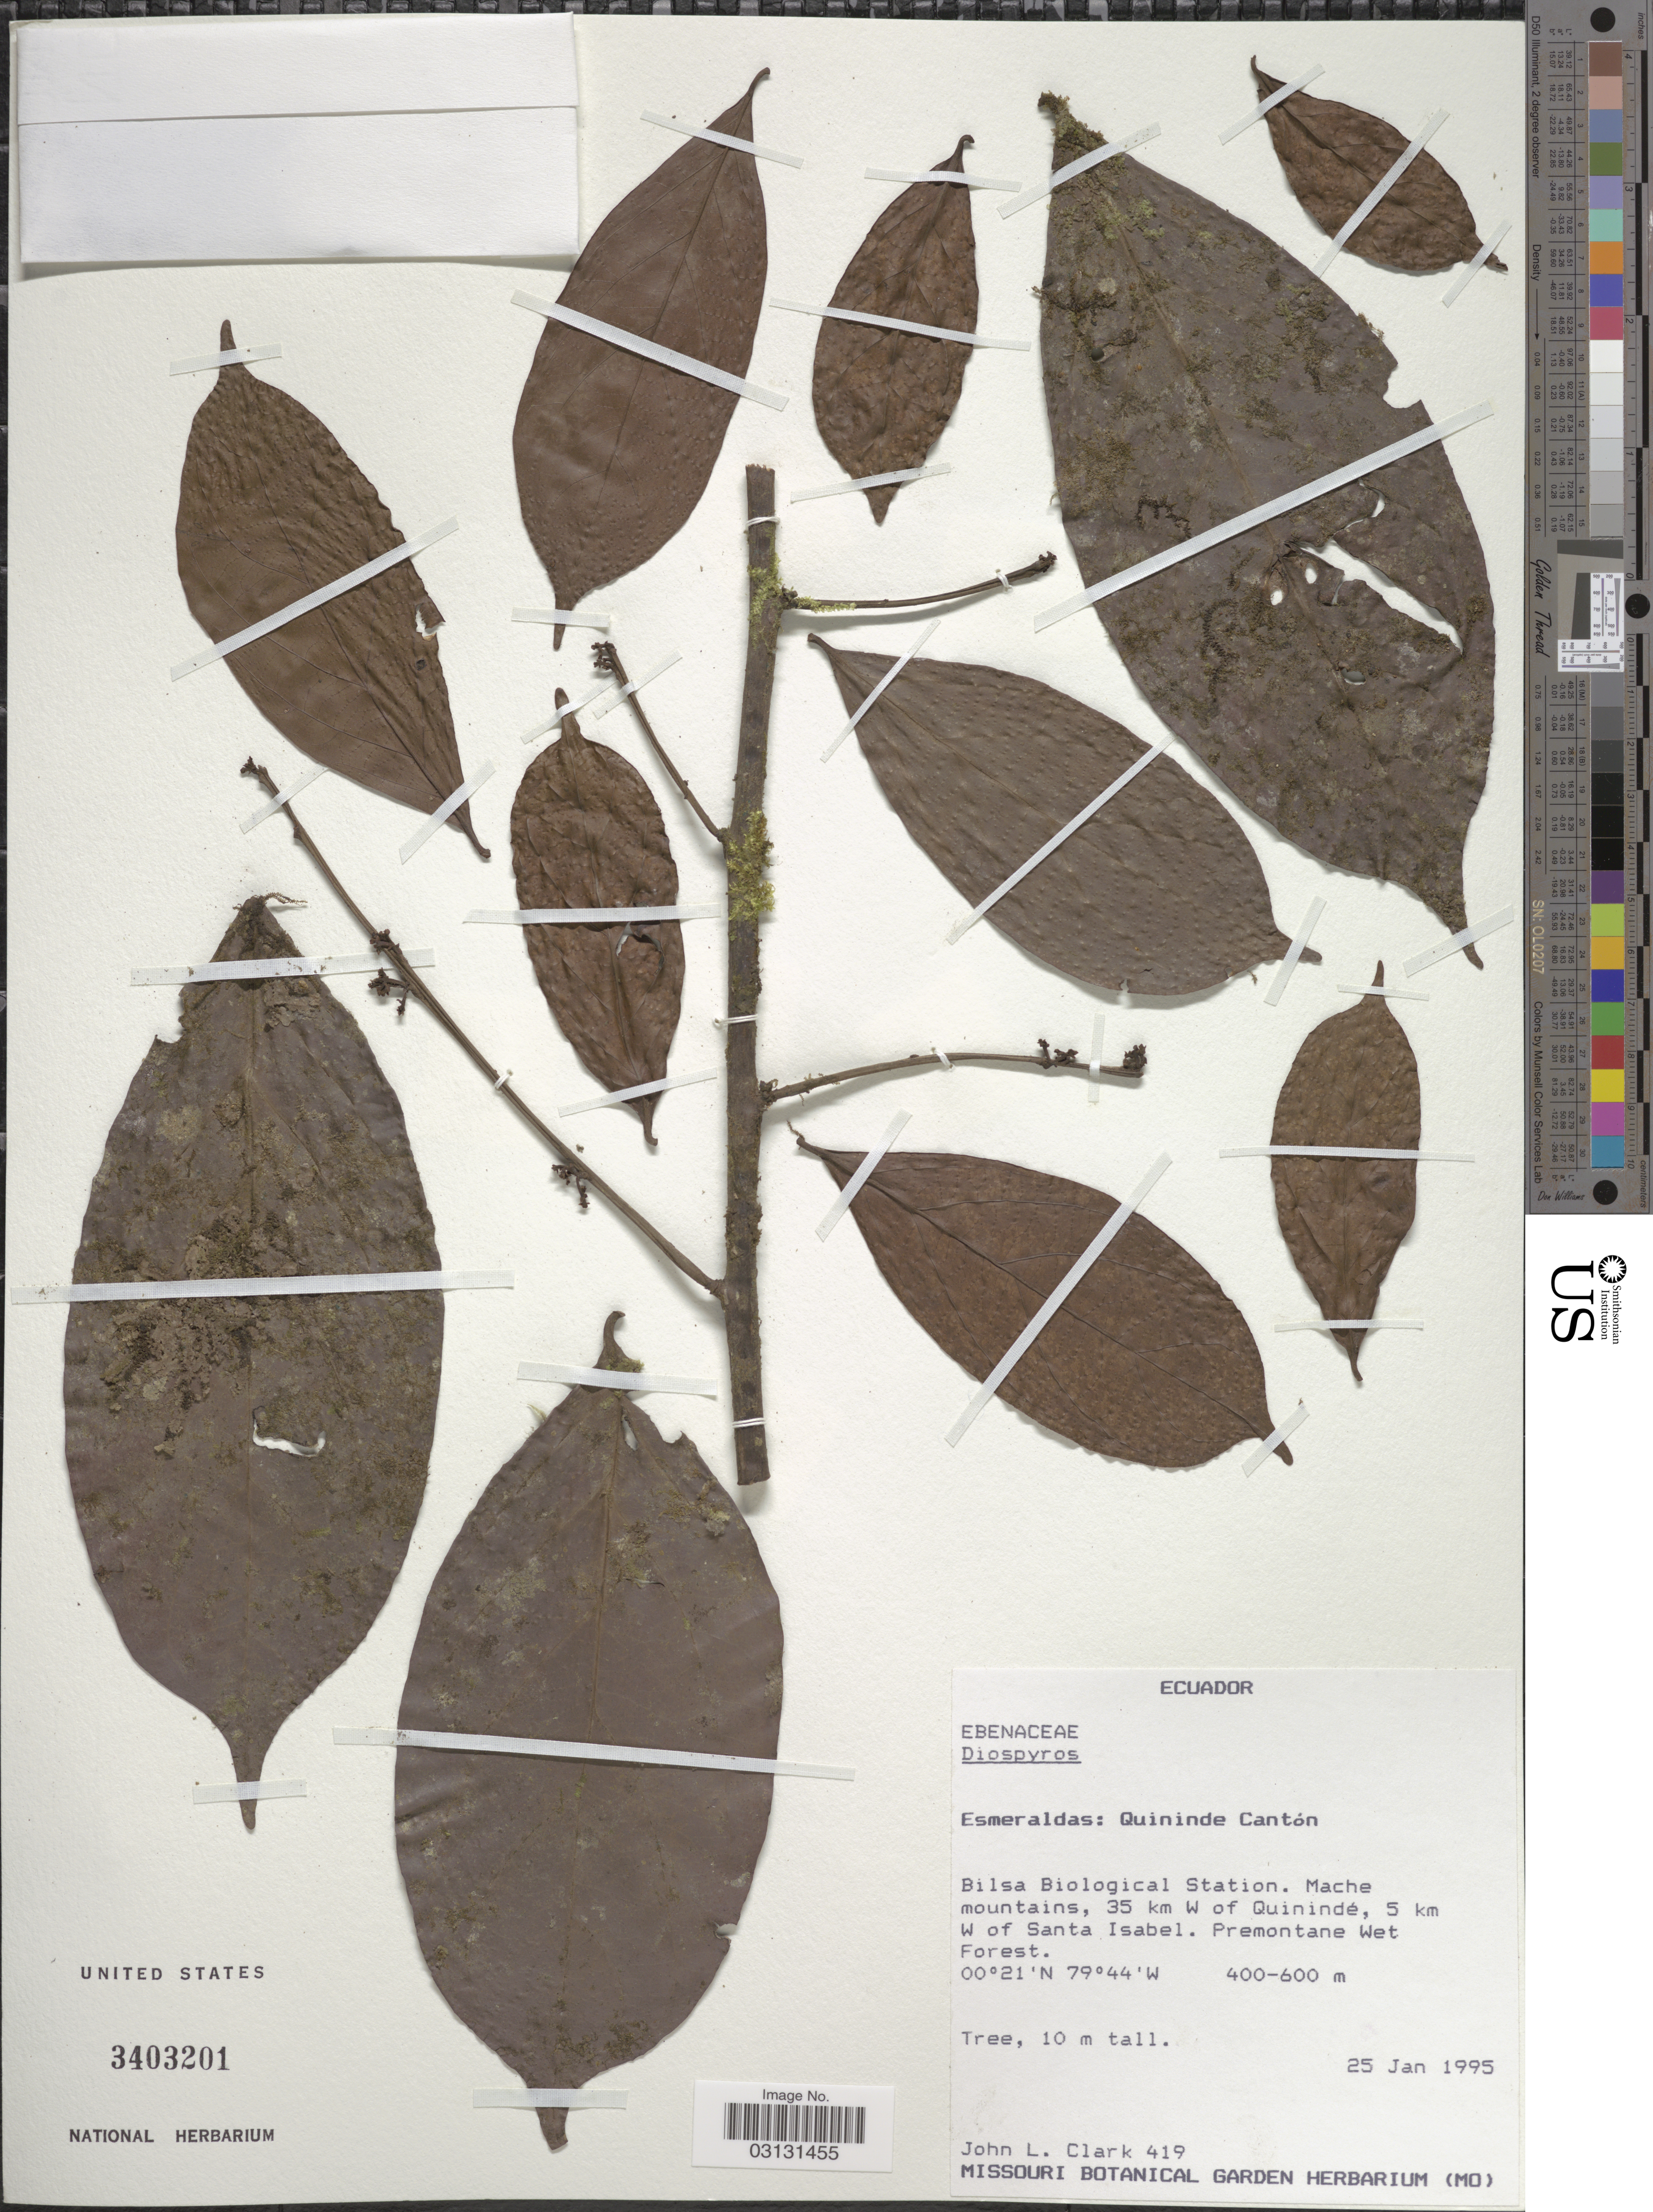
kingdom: Plantae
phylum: Tracheophyta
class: Magnoliopsida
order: Ericales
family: Ebenaceae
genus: Diospyros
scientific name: Diospyros sp.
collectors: J. L. Clark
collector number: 419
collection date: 1995-01-25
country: Ecuador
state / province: Esmeraldas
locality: Quininde Cantón. Bilsa Biological Station. Mache mountains, 35 km W of Quinindé, 5 km W of Santa Isabel.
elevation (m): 400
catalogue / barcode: US 3403201